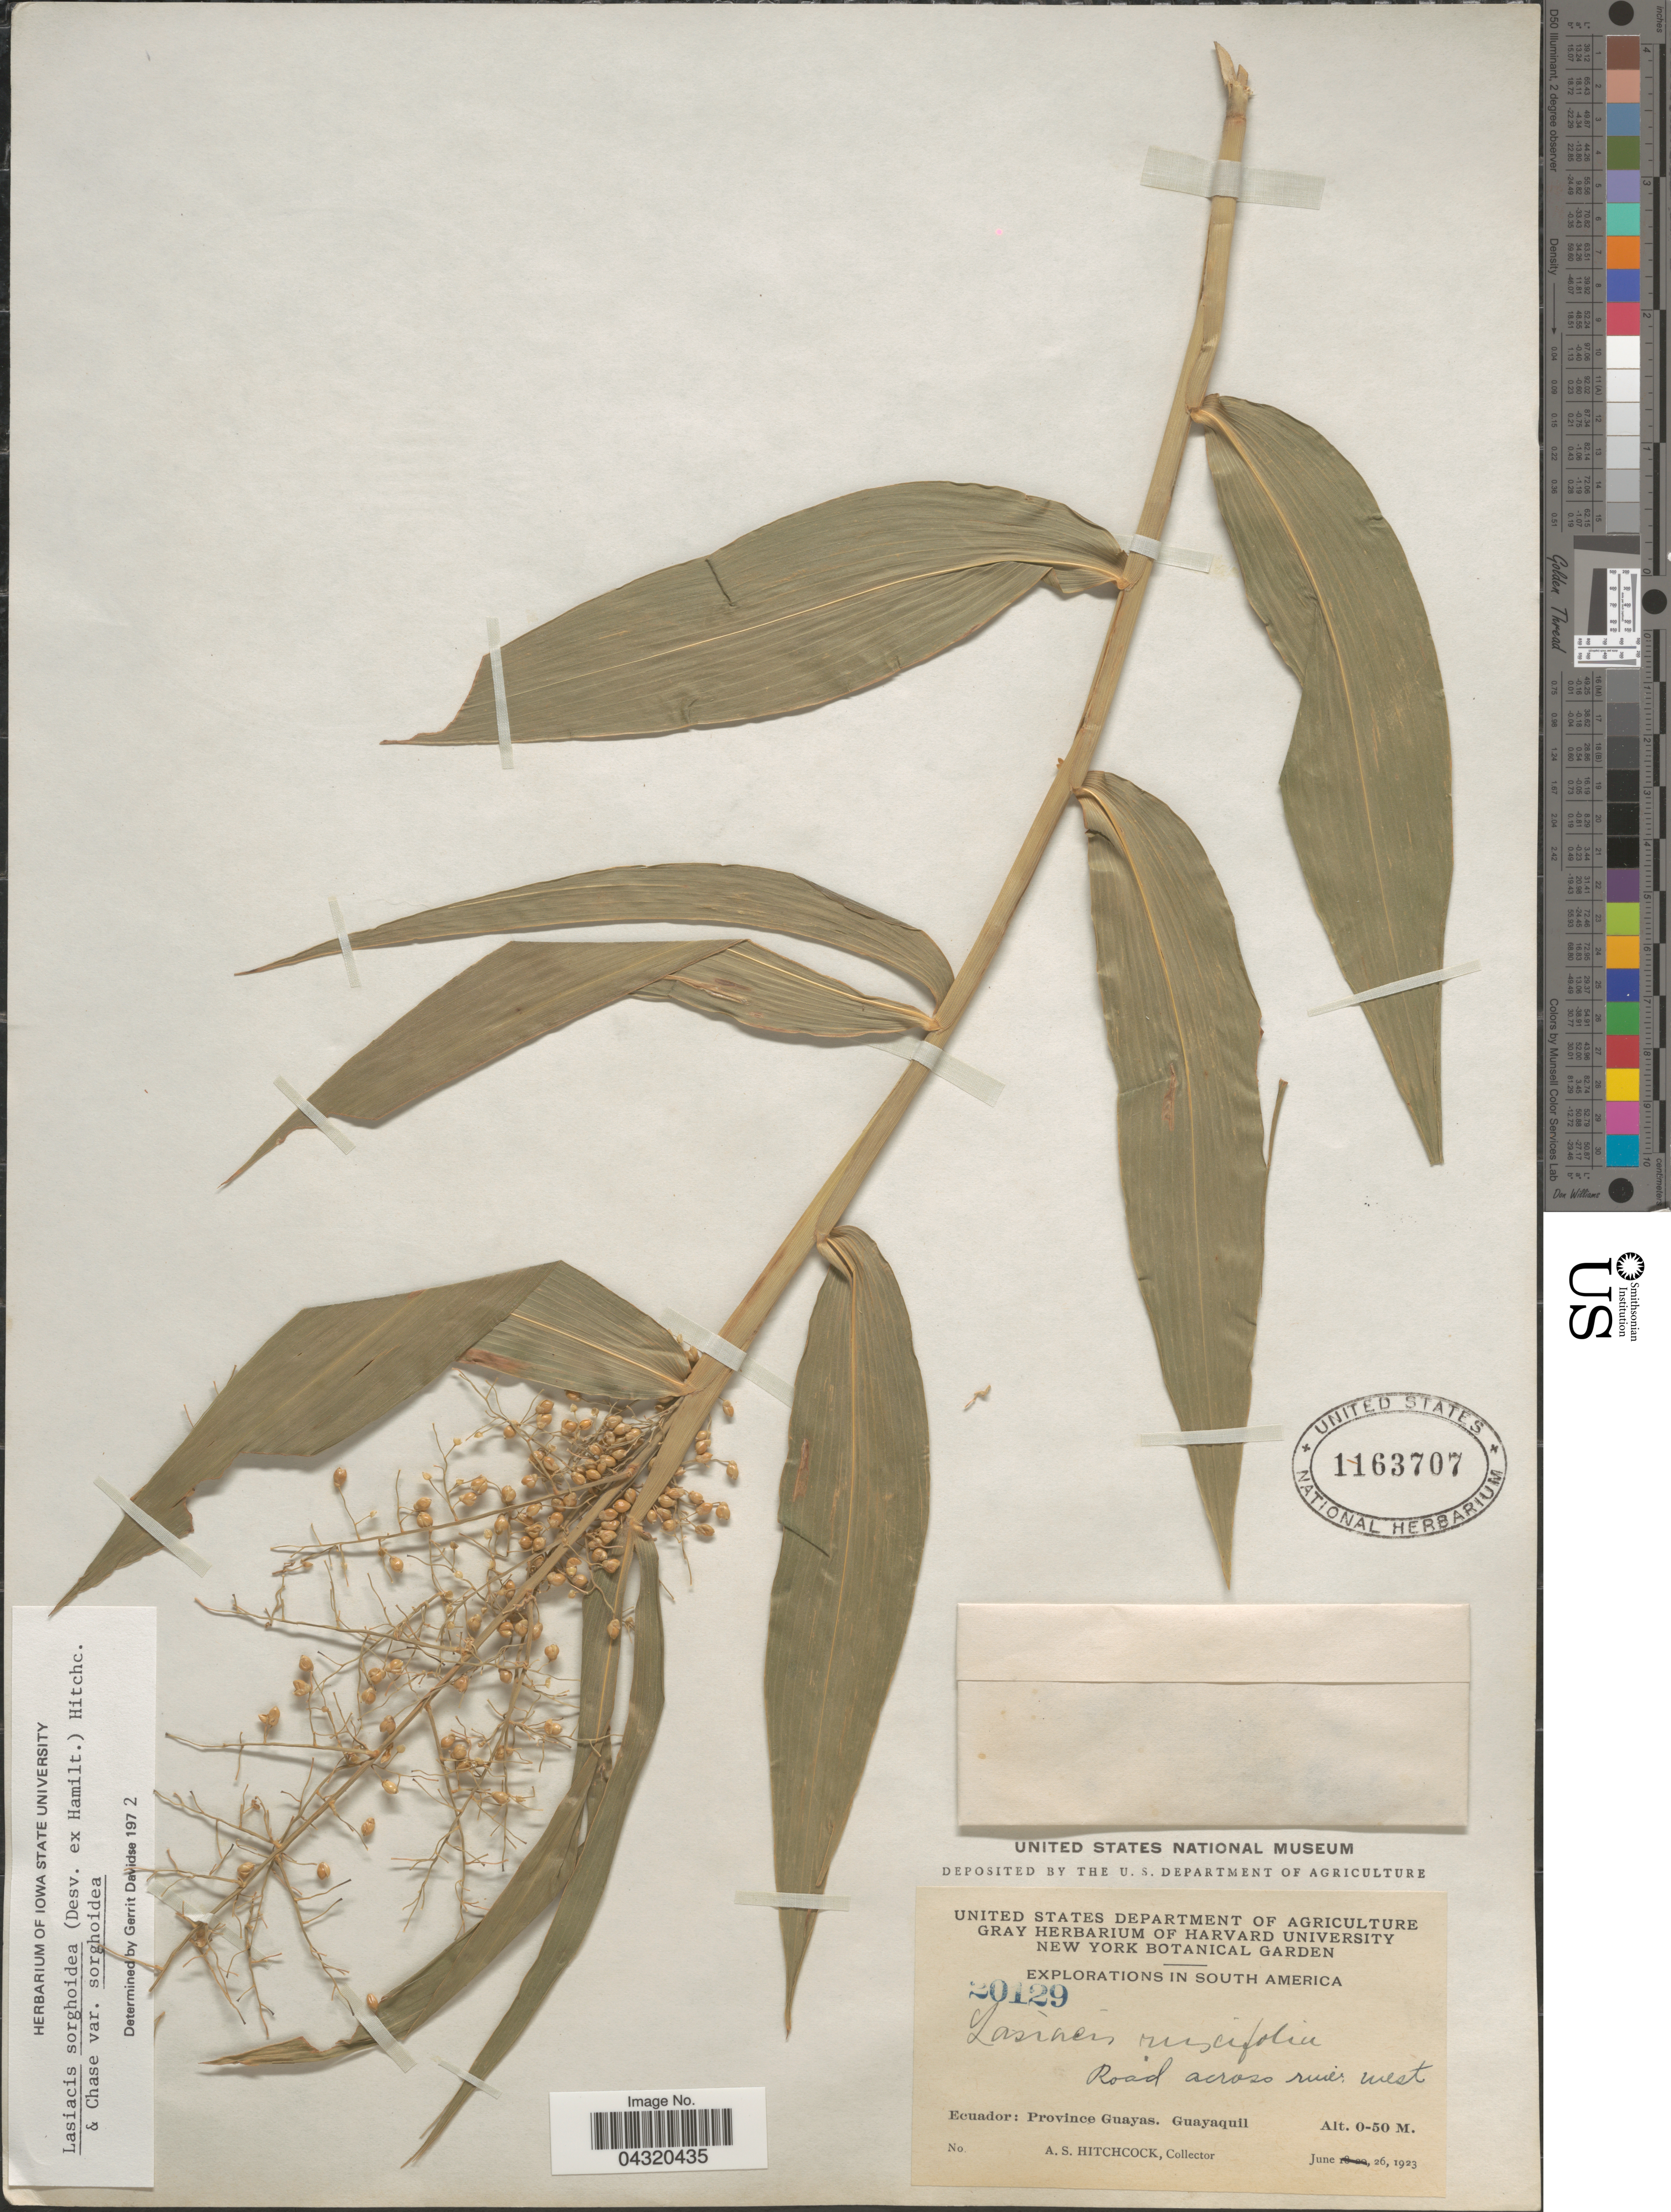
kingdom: Plantae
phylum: Tracheophyta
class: Liliopsida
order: Poales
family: Poaceae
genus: Lasiacis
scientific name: Lasiacis sorghoidea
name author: (Desv. ex Ham.) Hitchc. & Chase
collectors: A. S. Hitchcock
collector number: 20129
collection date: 1923-06-26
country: Ecuador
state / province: Guayas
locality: Explorations in South America. Guayaquil.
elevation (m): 0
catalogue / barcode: US 1163707